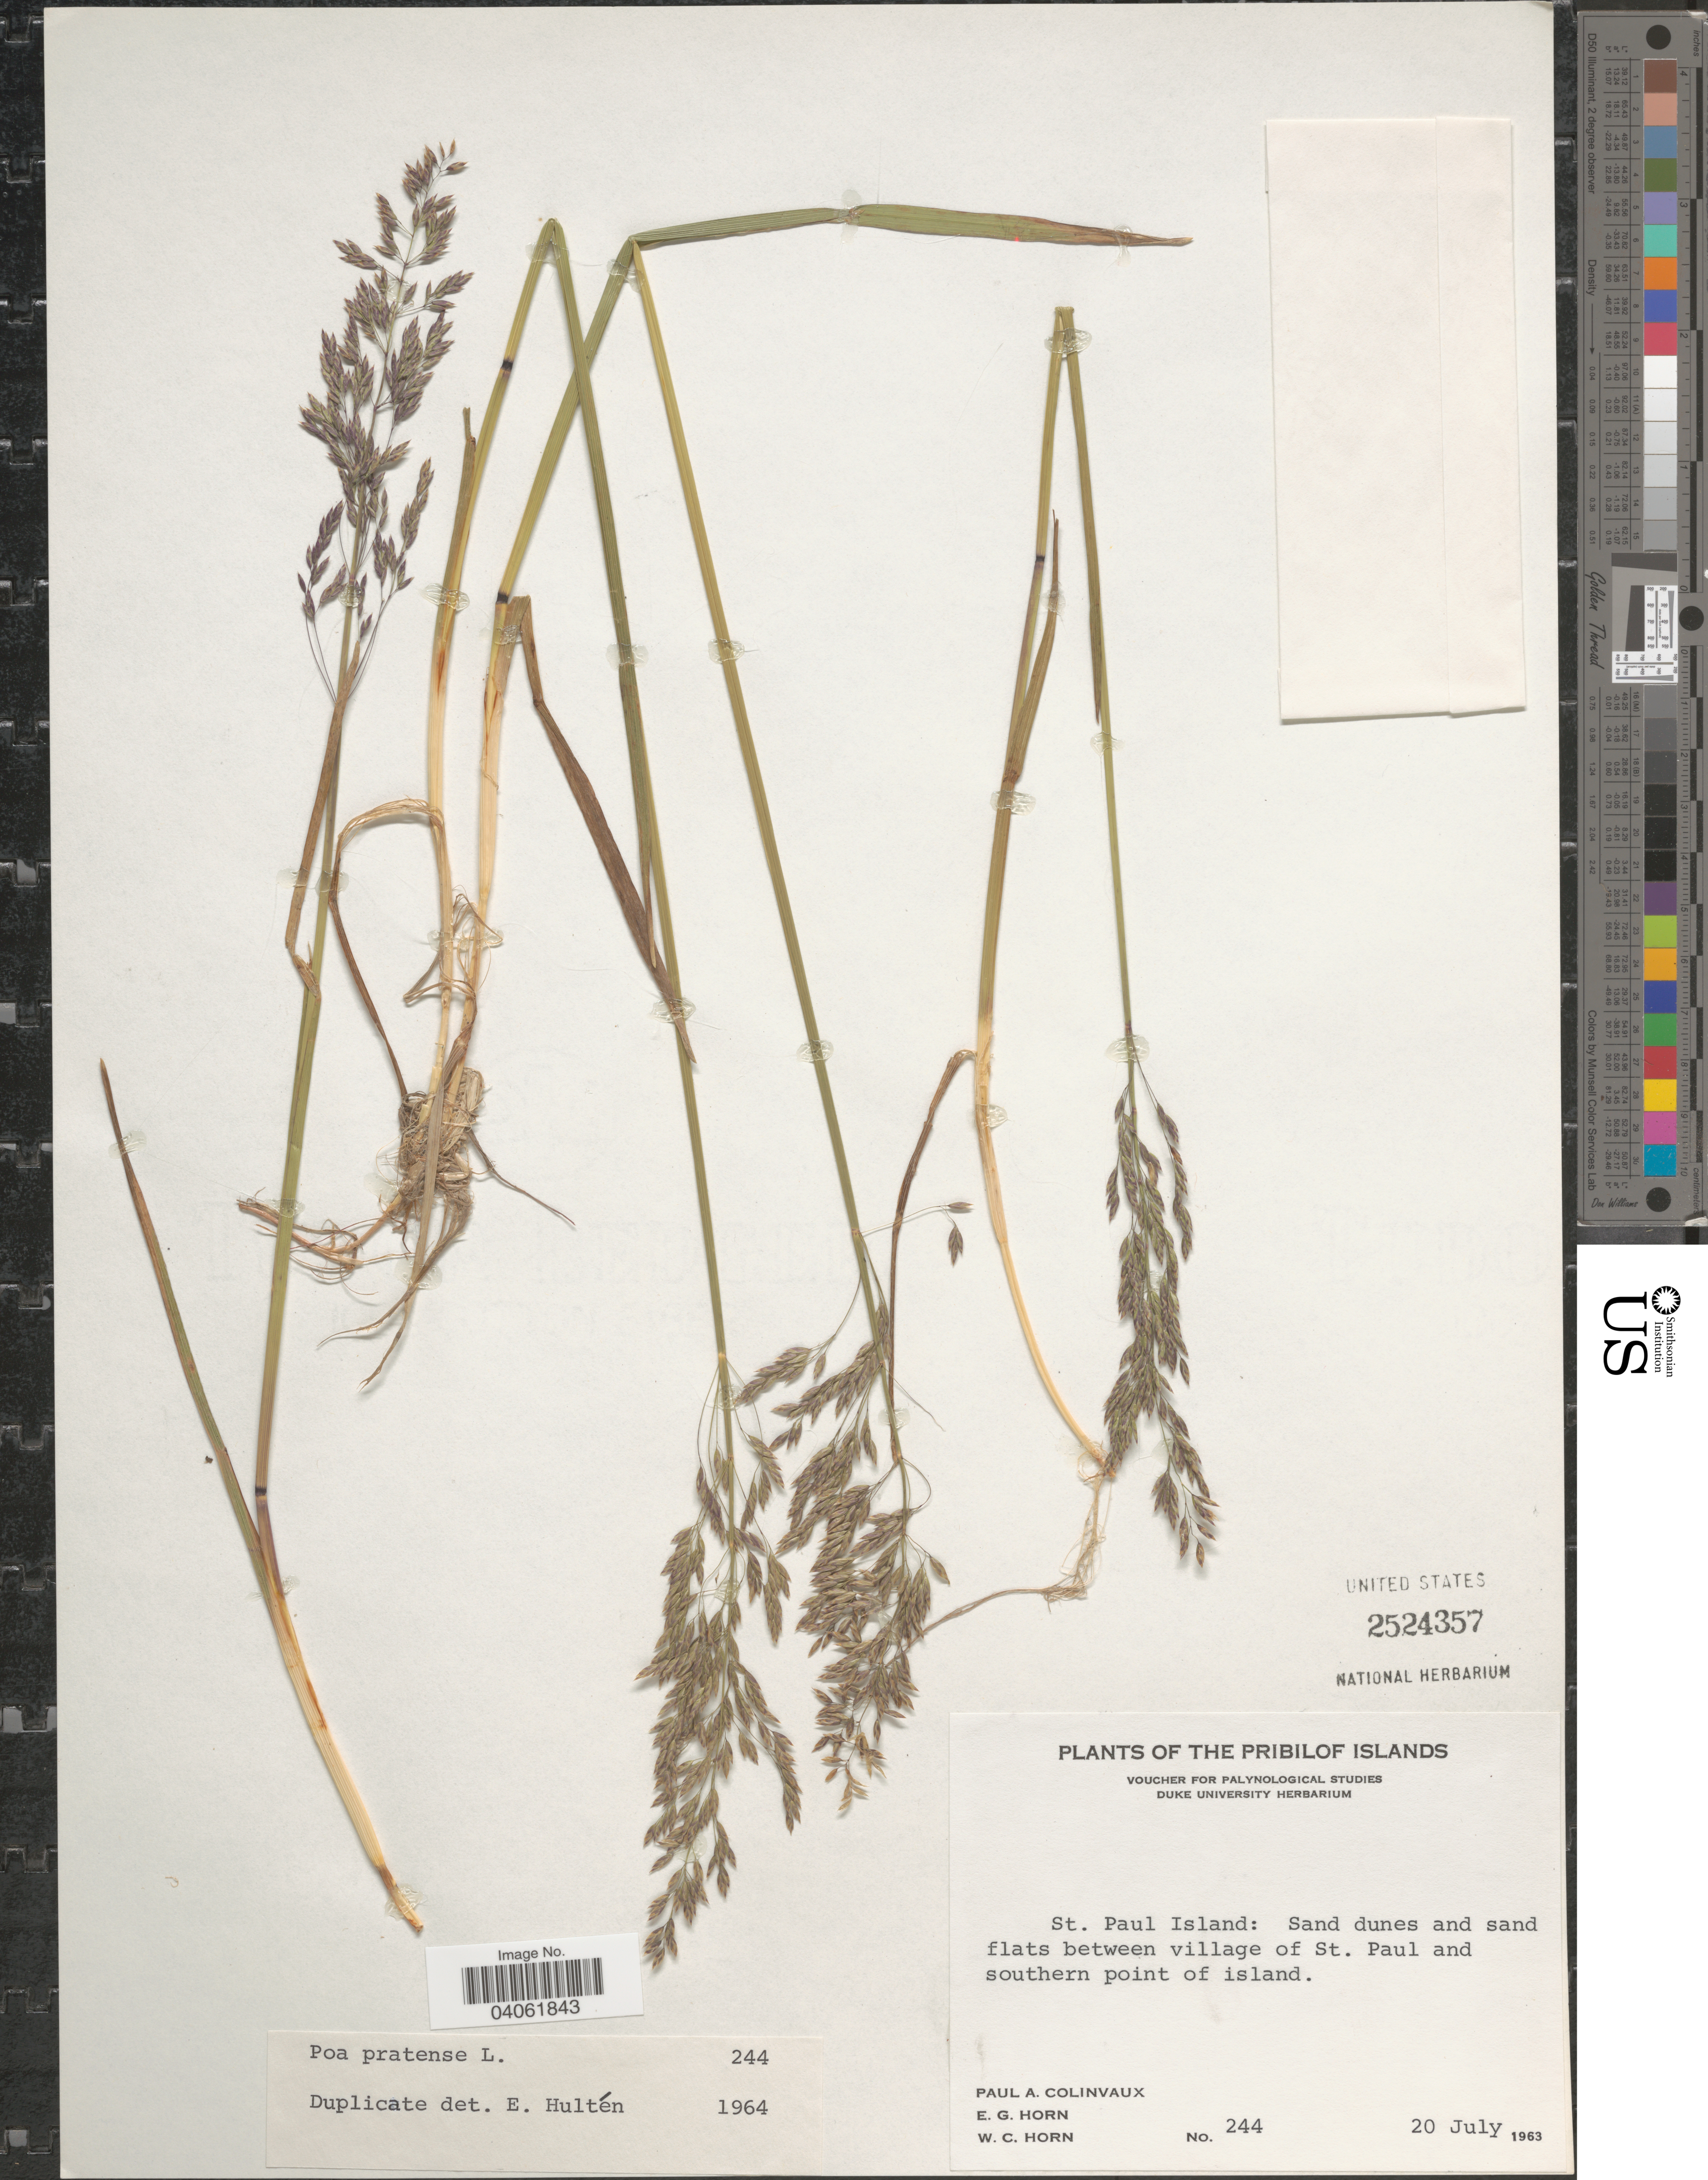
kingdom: Plantae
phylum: Tracheophyta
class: Liliopsida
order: Poales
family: Poaceae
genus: Poa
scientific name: Poa pratensis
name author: L.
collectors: P. Colinvaux, E. Horn & W. Horn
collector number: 244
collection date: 1963-07-20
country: United States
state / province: Alaska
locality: The Pribilof Islands. St. Paul Island: Sand dunes and sand flats between village of St. Paul and southern point of island.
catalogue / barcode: US 2524357